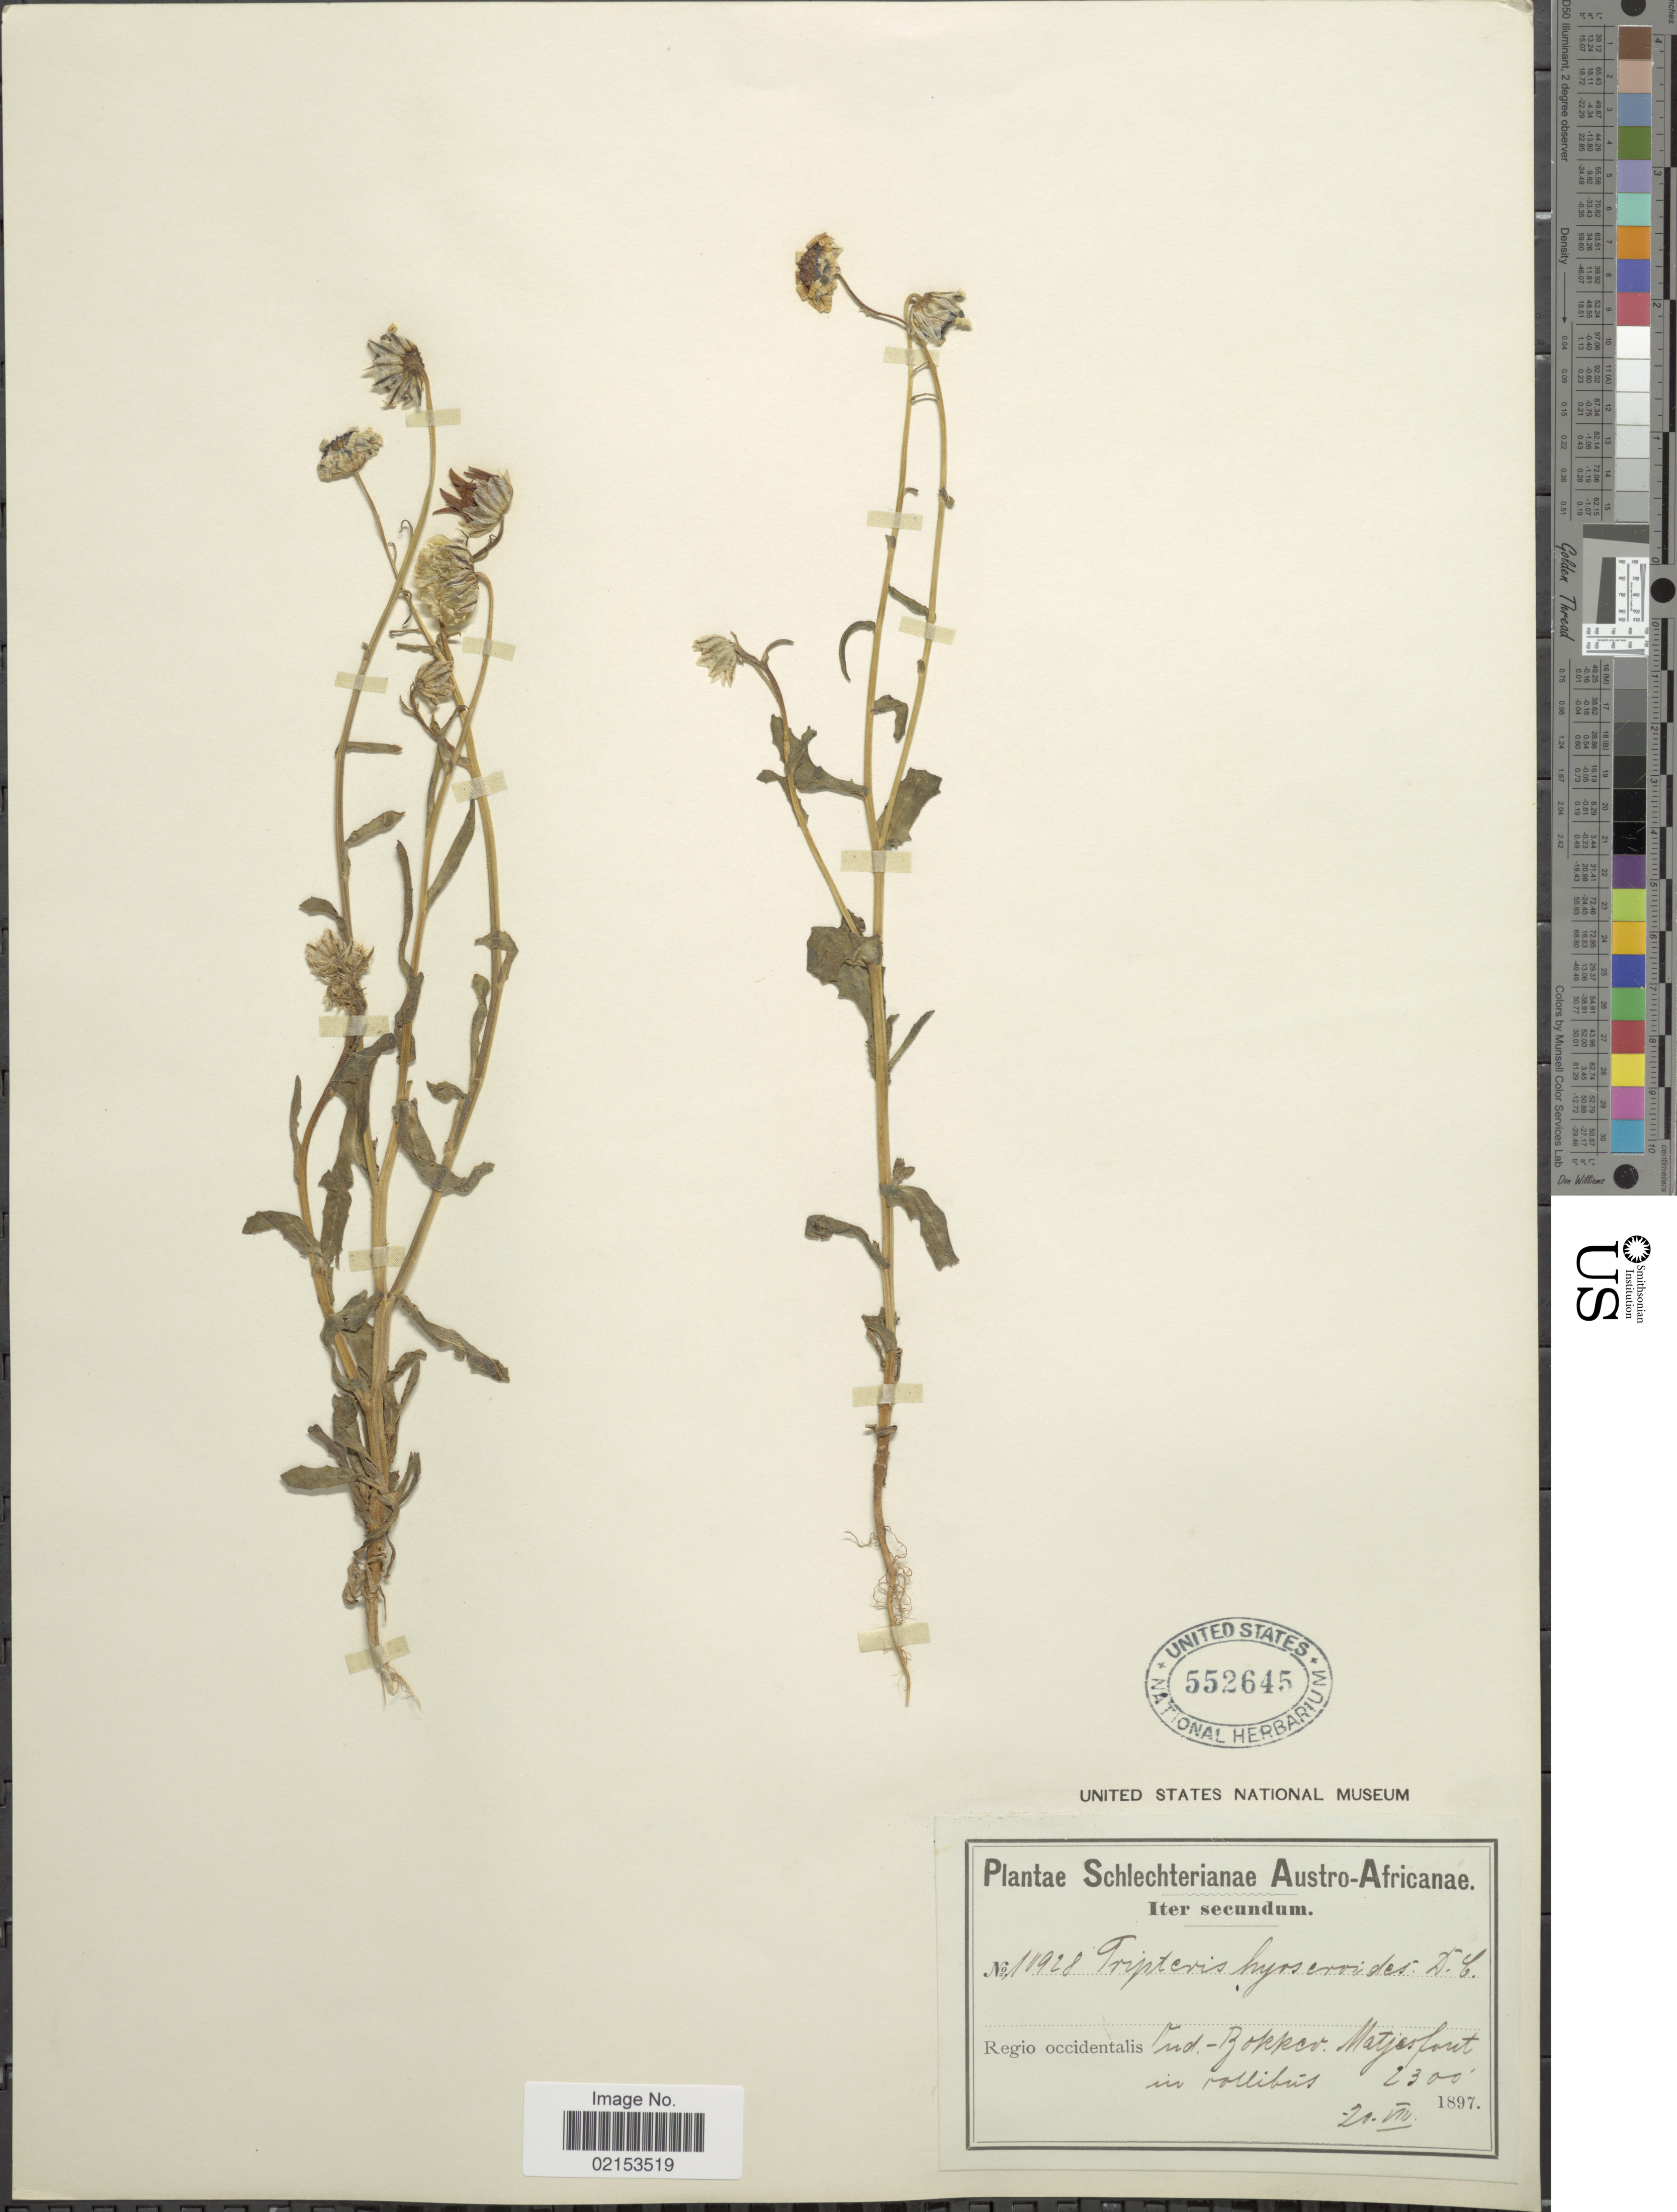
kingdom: Plantae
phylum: Tracheophyta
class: Magnoliopsida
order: Asterales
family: Asteraceae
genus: Osteospermum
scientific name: Osteospermum hyoseroides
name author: (DC.) Norl.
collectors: Schlechter, --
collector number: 10928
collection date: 1897-08-21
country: South Africa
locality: Regio occidetnalis. [illegible text]. Iter Secundum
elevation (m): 701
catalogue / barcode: US 552645